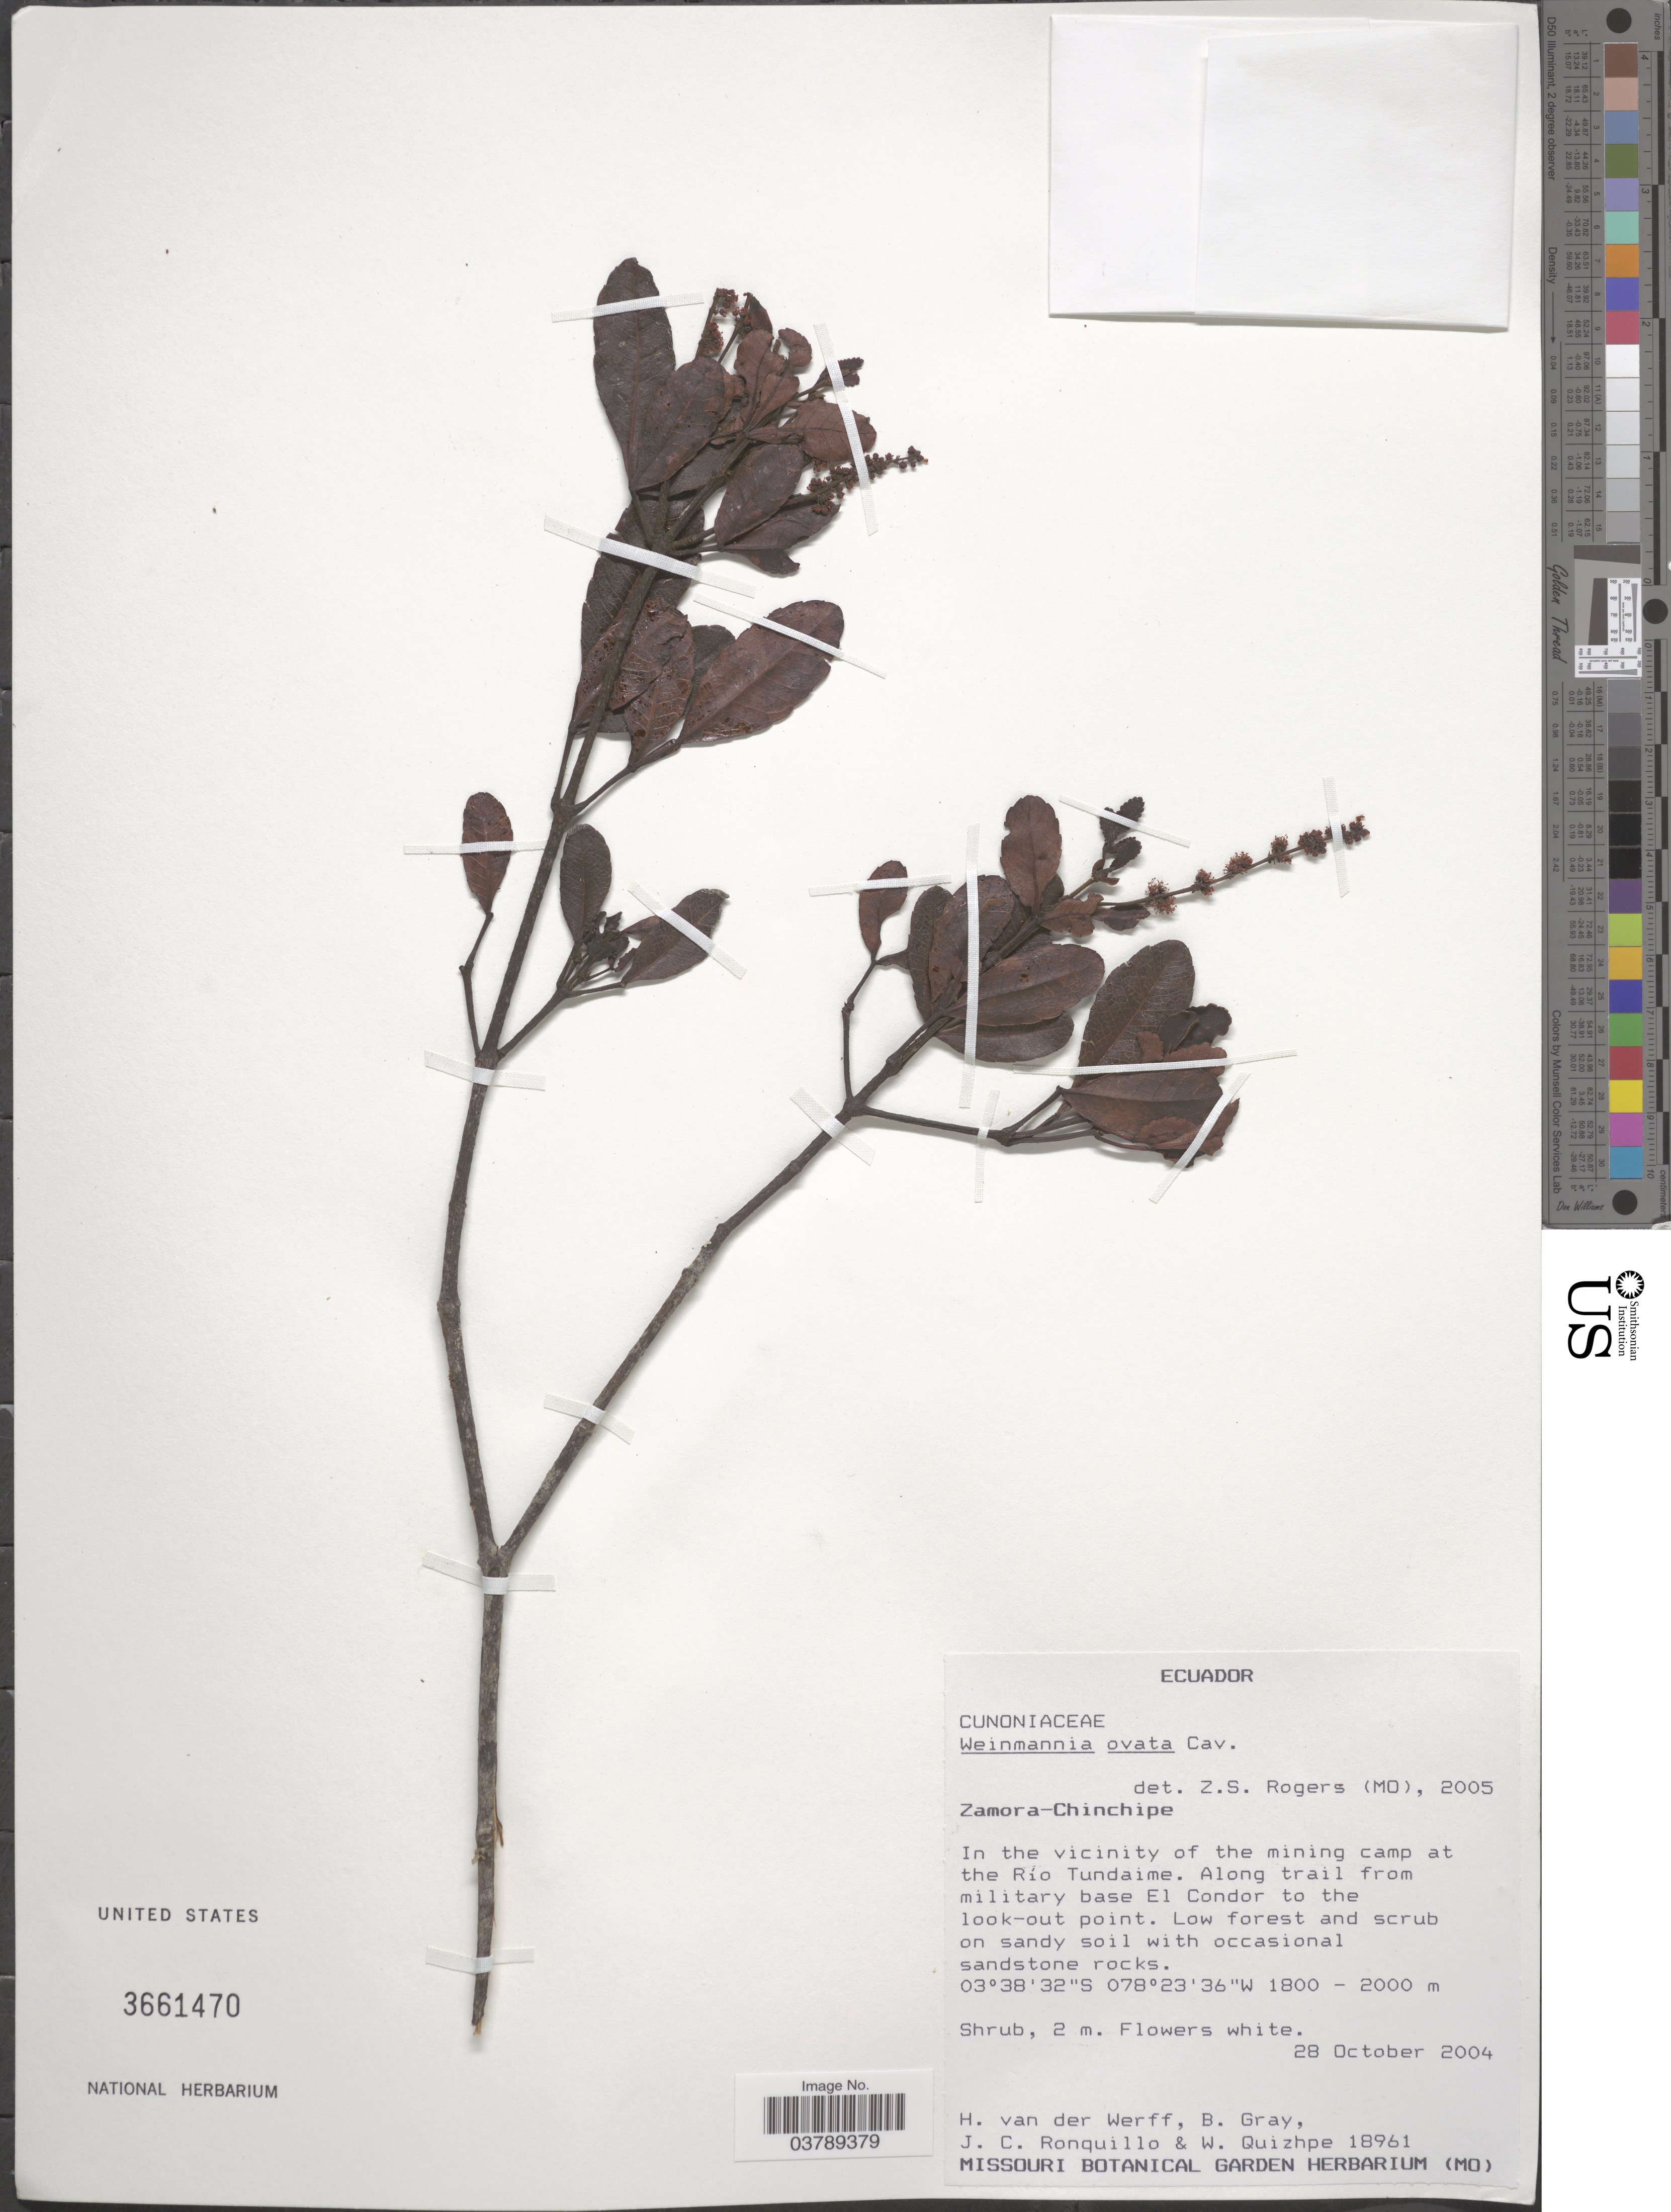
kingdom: Plantae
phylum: Tracheophyta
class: Magnoliopsida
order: Oxalidales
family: Cunoniaceae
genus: Weinmannia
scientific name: Weinmannia ovata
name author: Cav.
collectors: H. van der Werff, B. Gray, J. Ronquillo & W. Quizhpe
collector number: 18961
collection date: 2004-10-28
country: Ecuador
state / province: Zamora-Chinchipe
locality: In the vicinity of the mining camp at the Río Tundaime. Along trail from military base El Condor to the look-out point.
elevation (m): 1800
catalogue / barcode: US 3661470